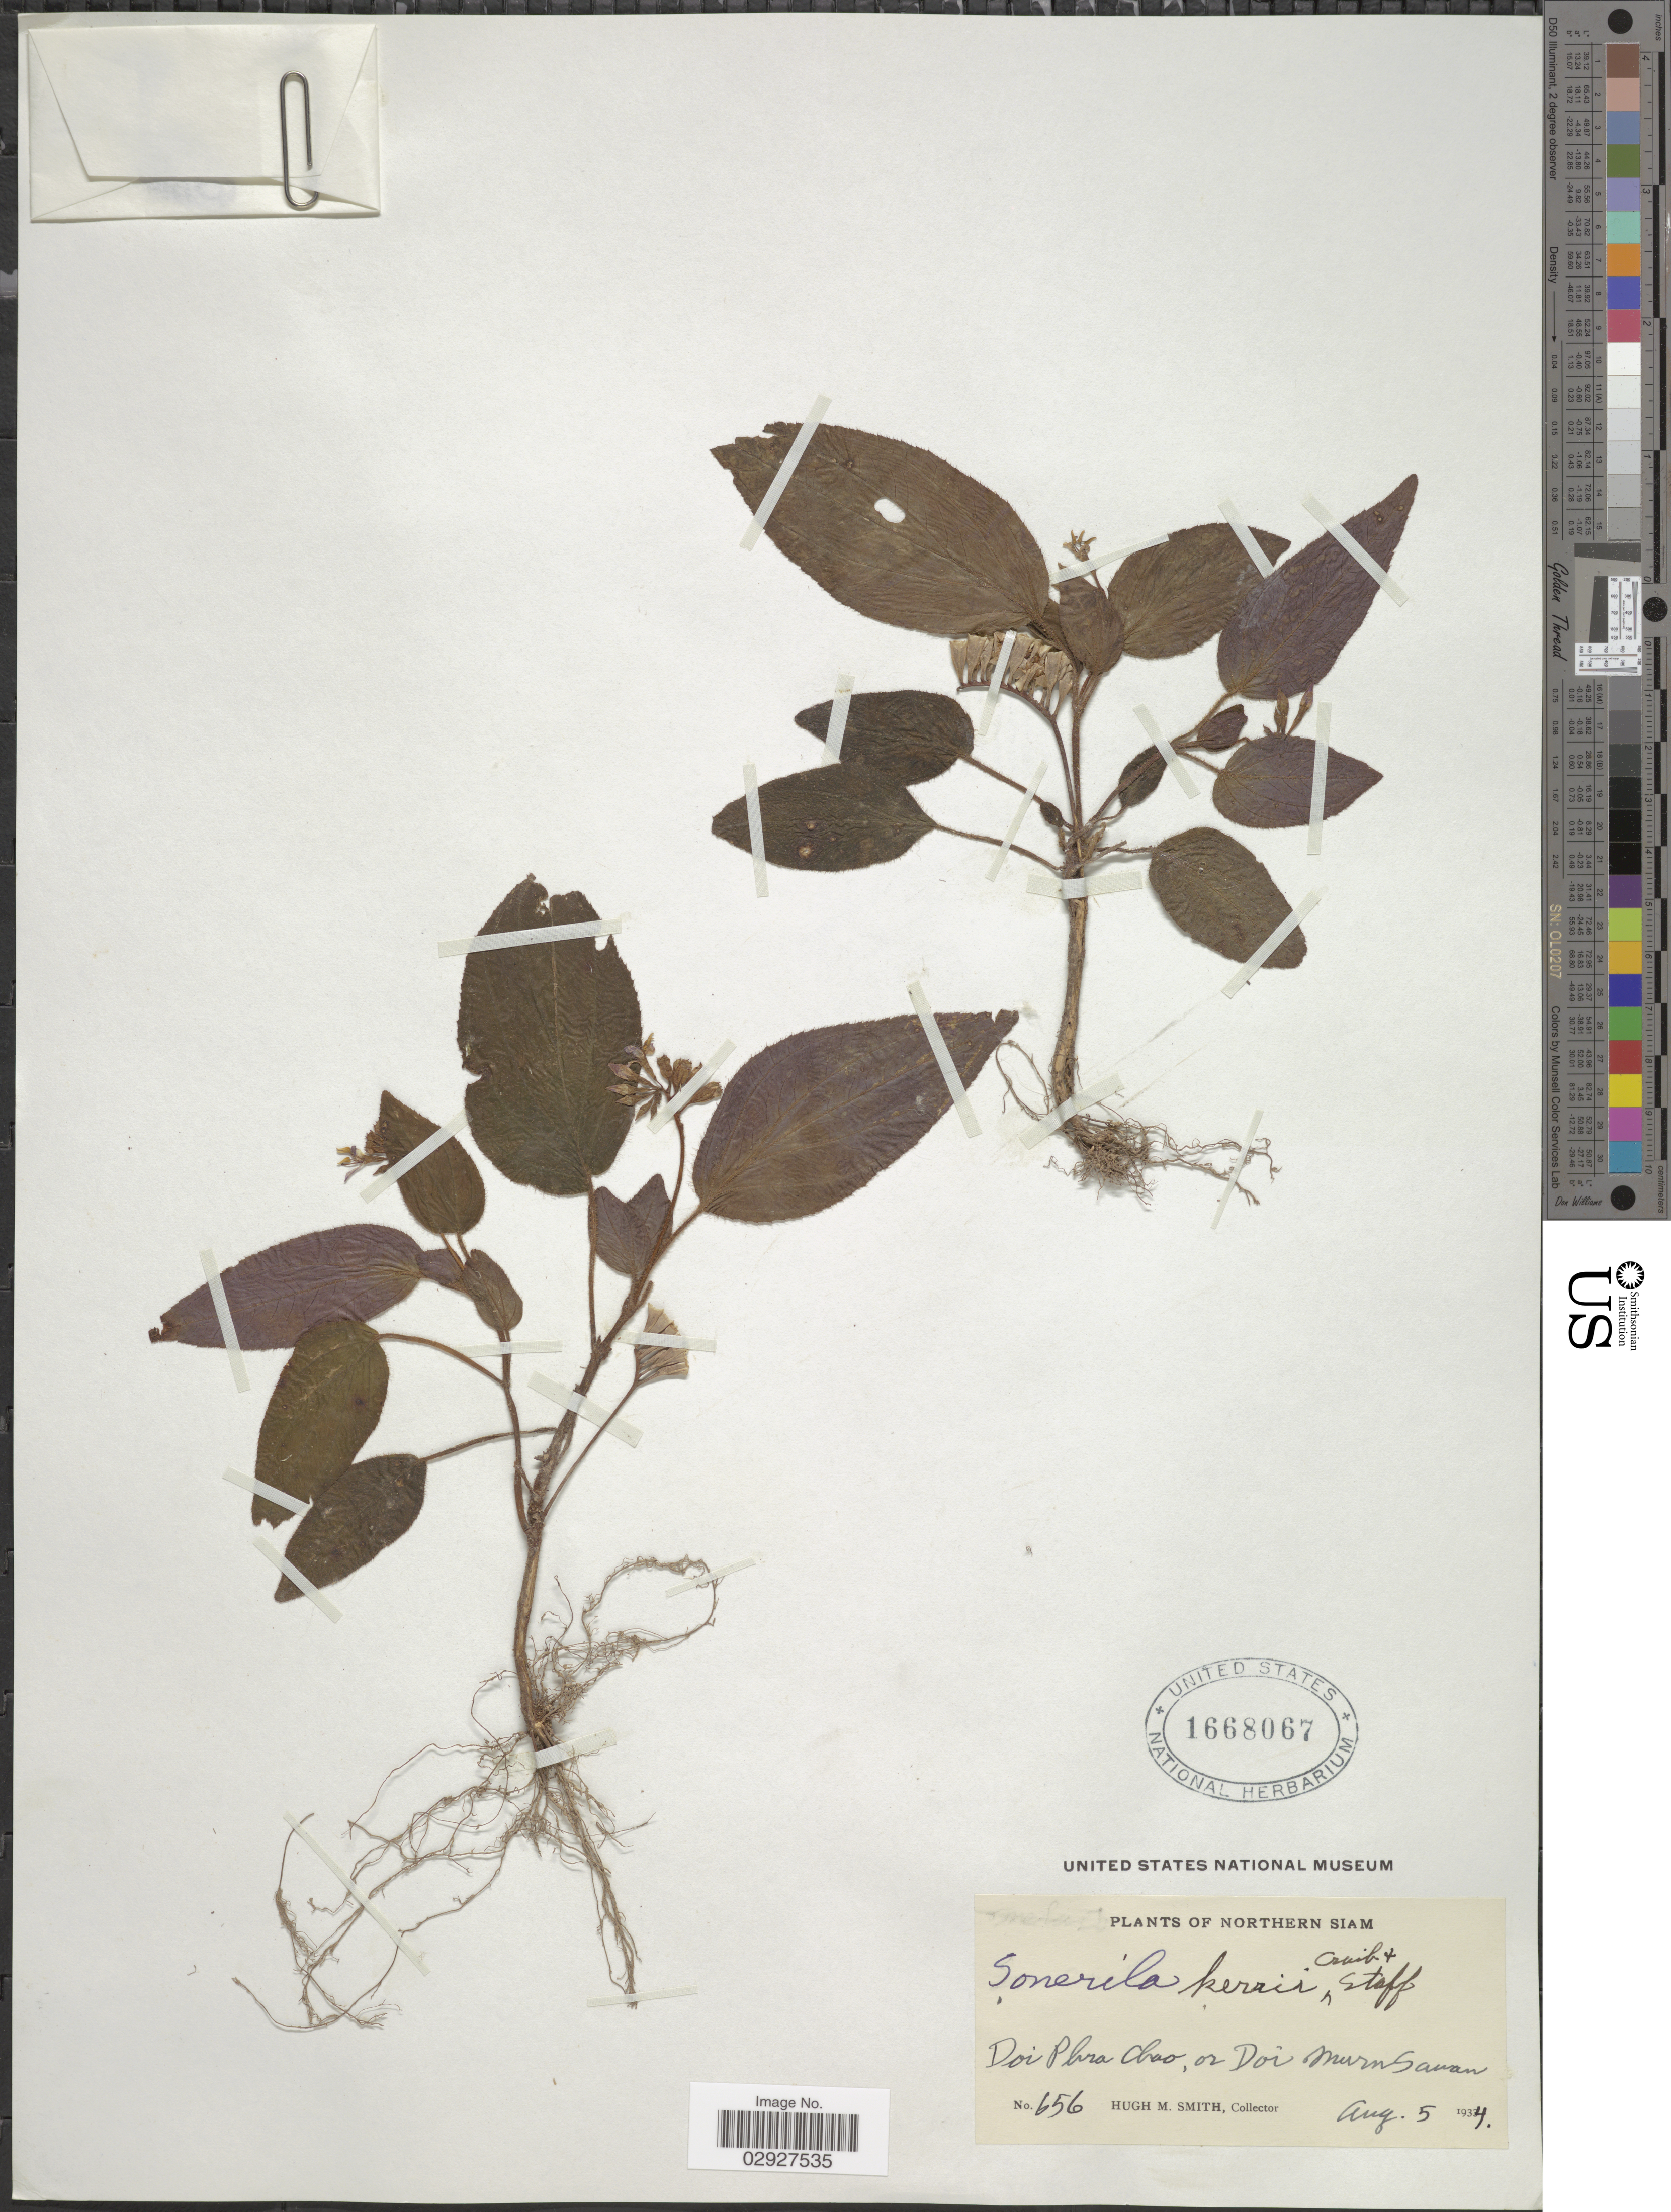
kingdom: Plantae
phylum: Tracheophyta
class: Magnoliopsida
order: Myrtales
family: Melastomataceae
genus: Sonerila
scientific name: Sonerila kerrii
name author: Craib & Stapf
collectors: H. M. Smith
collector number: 656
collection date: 1934-08-05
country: Thailand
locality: Northern Siam. Doi Phra Chao, or Doi Murn Sawan.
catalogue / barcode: US 1668067